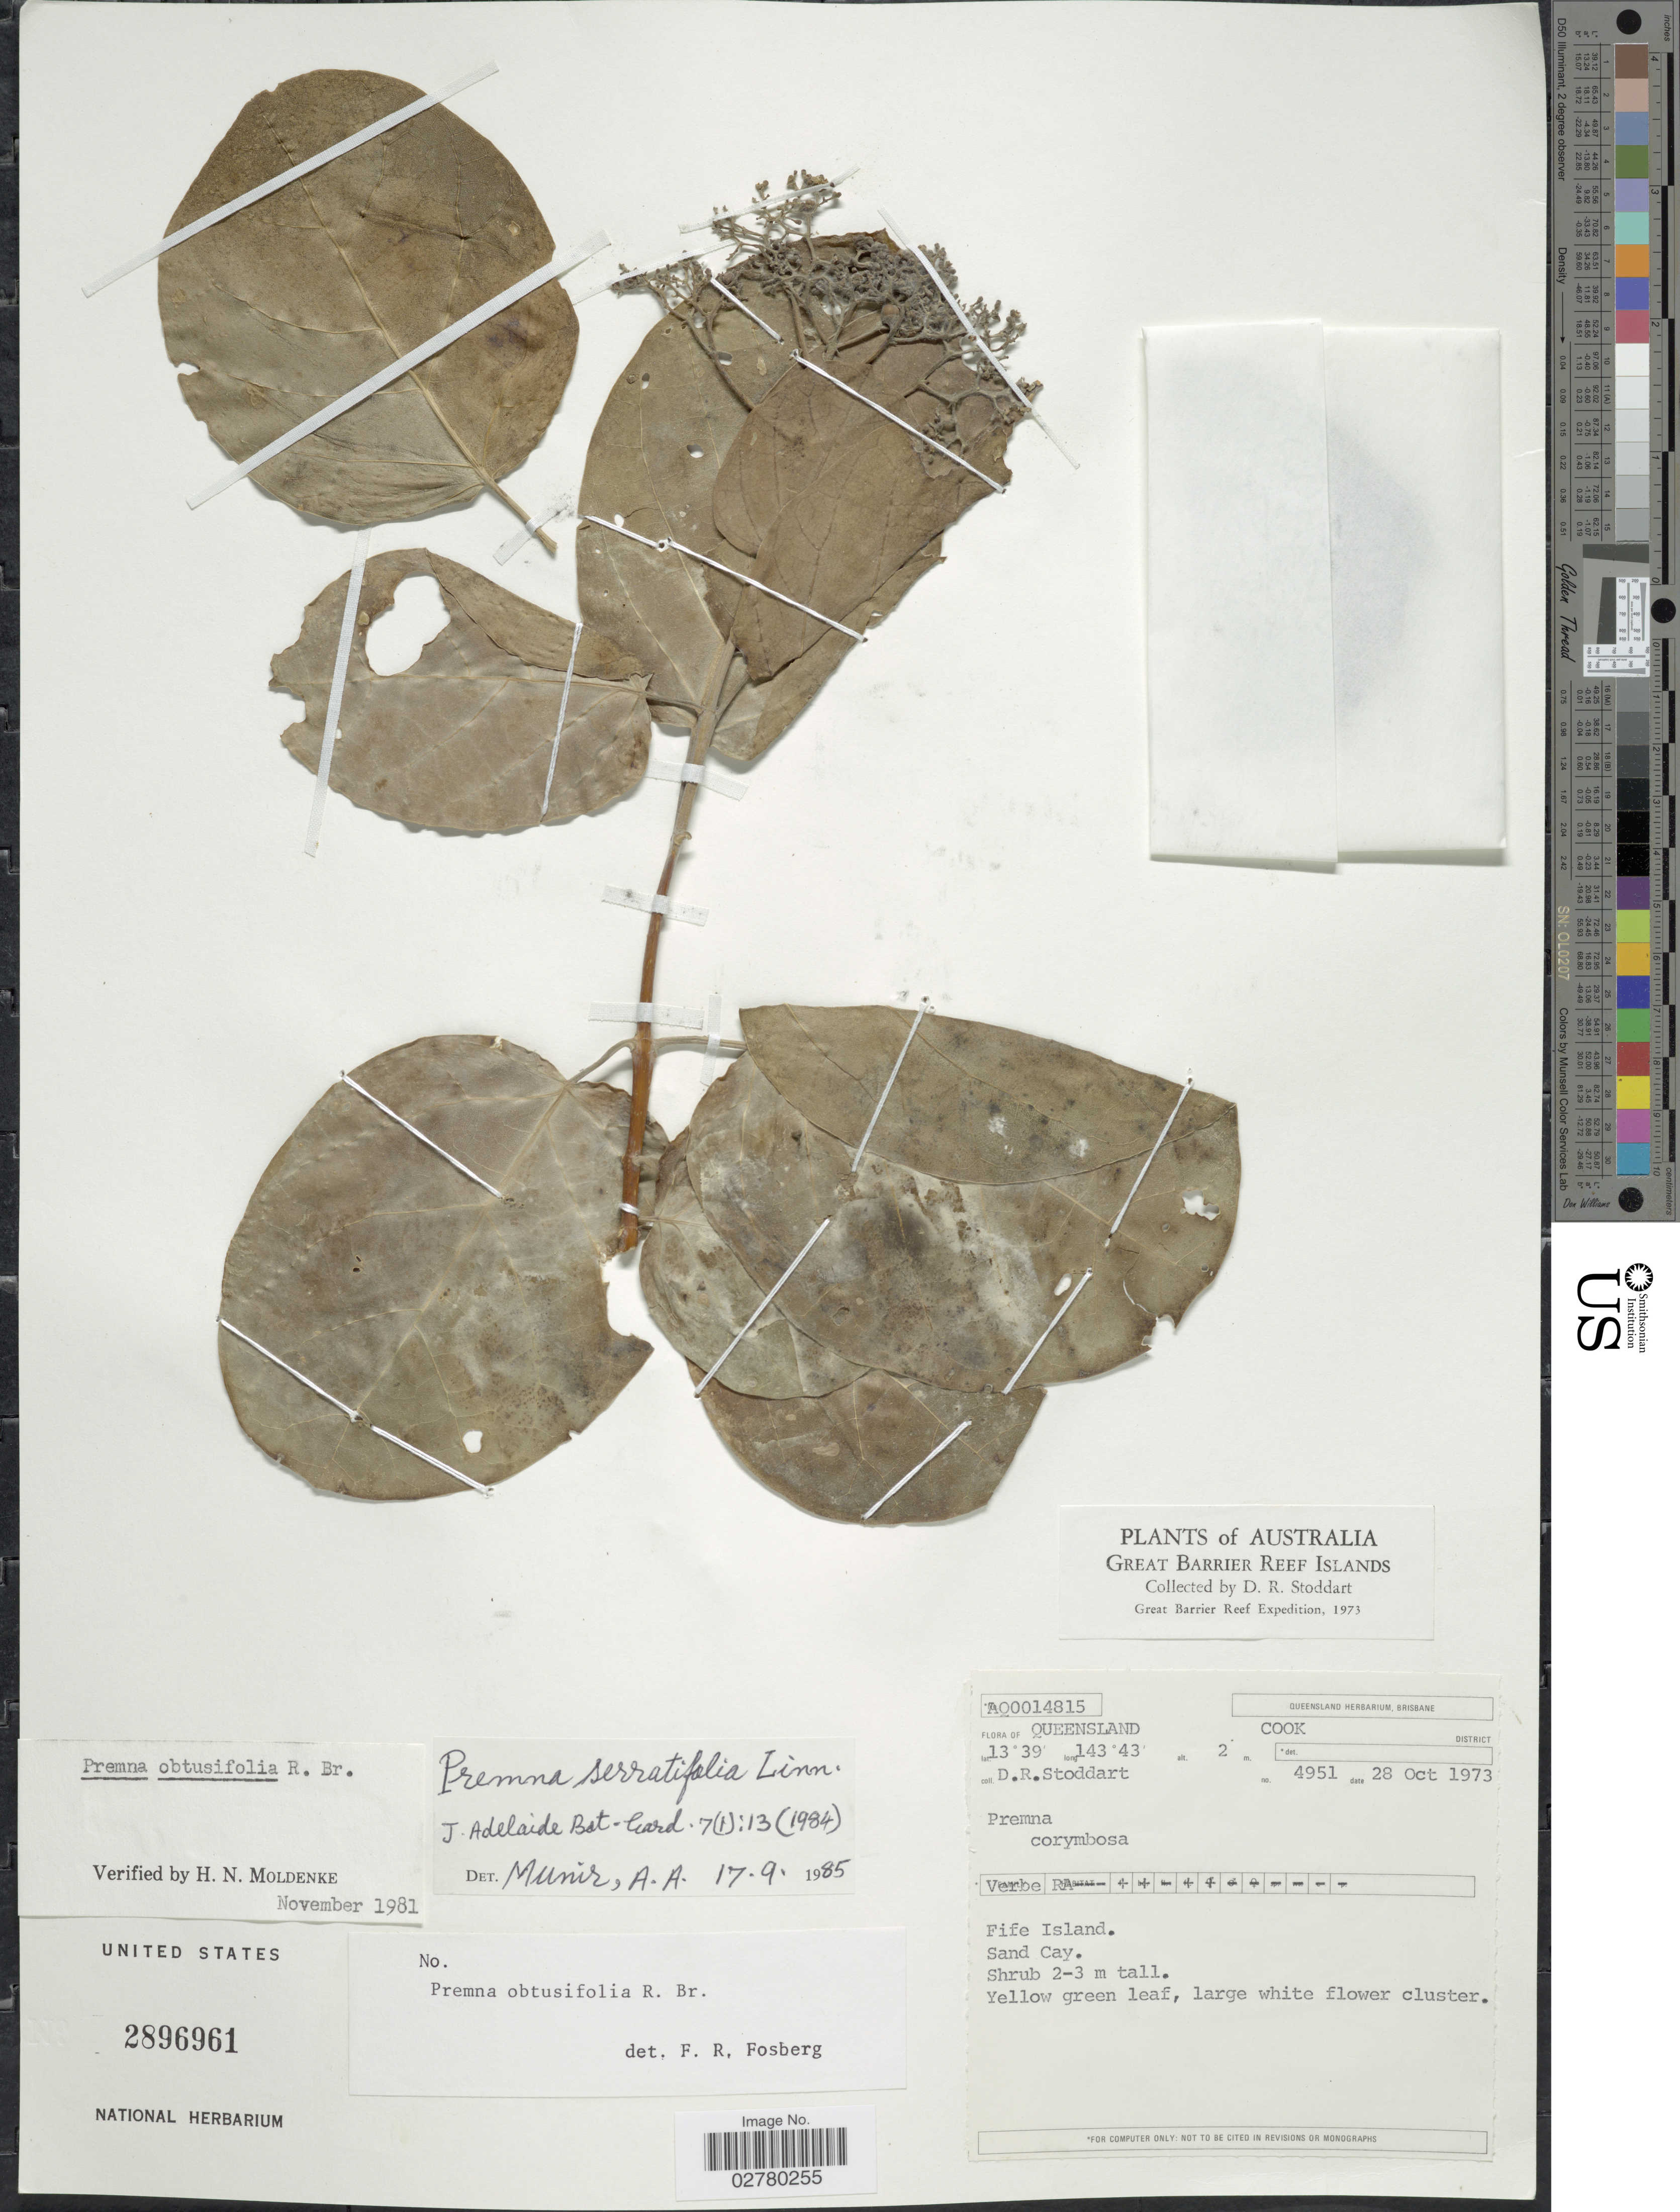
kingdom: Plantae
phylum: Tracheophyta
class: Magnoliopsida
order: Lamiales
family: Lamiaceae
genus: Premna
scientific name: Premna serratifolia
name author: L.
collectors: D. R. Stoddart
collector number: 4951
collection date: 1973-10-28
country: Australia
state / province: Queensland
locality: Great Barrier Reef Islands, Cook District, Fife Island.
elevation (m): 2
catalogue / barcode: US 2896961